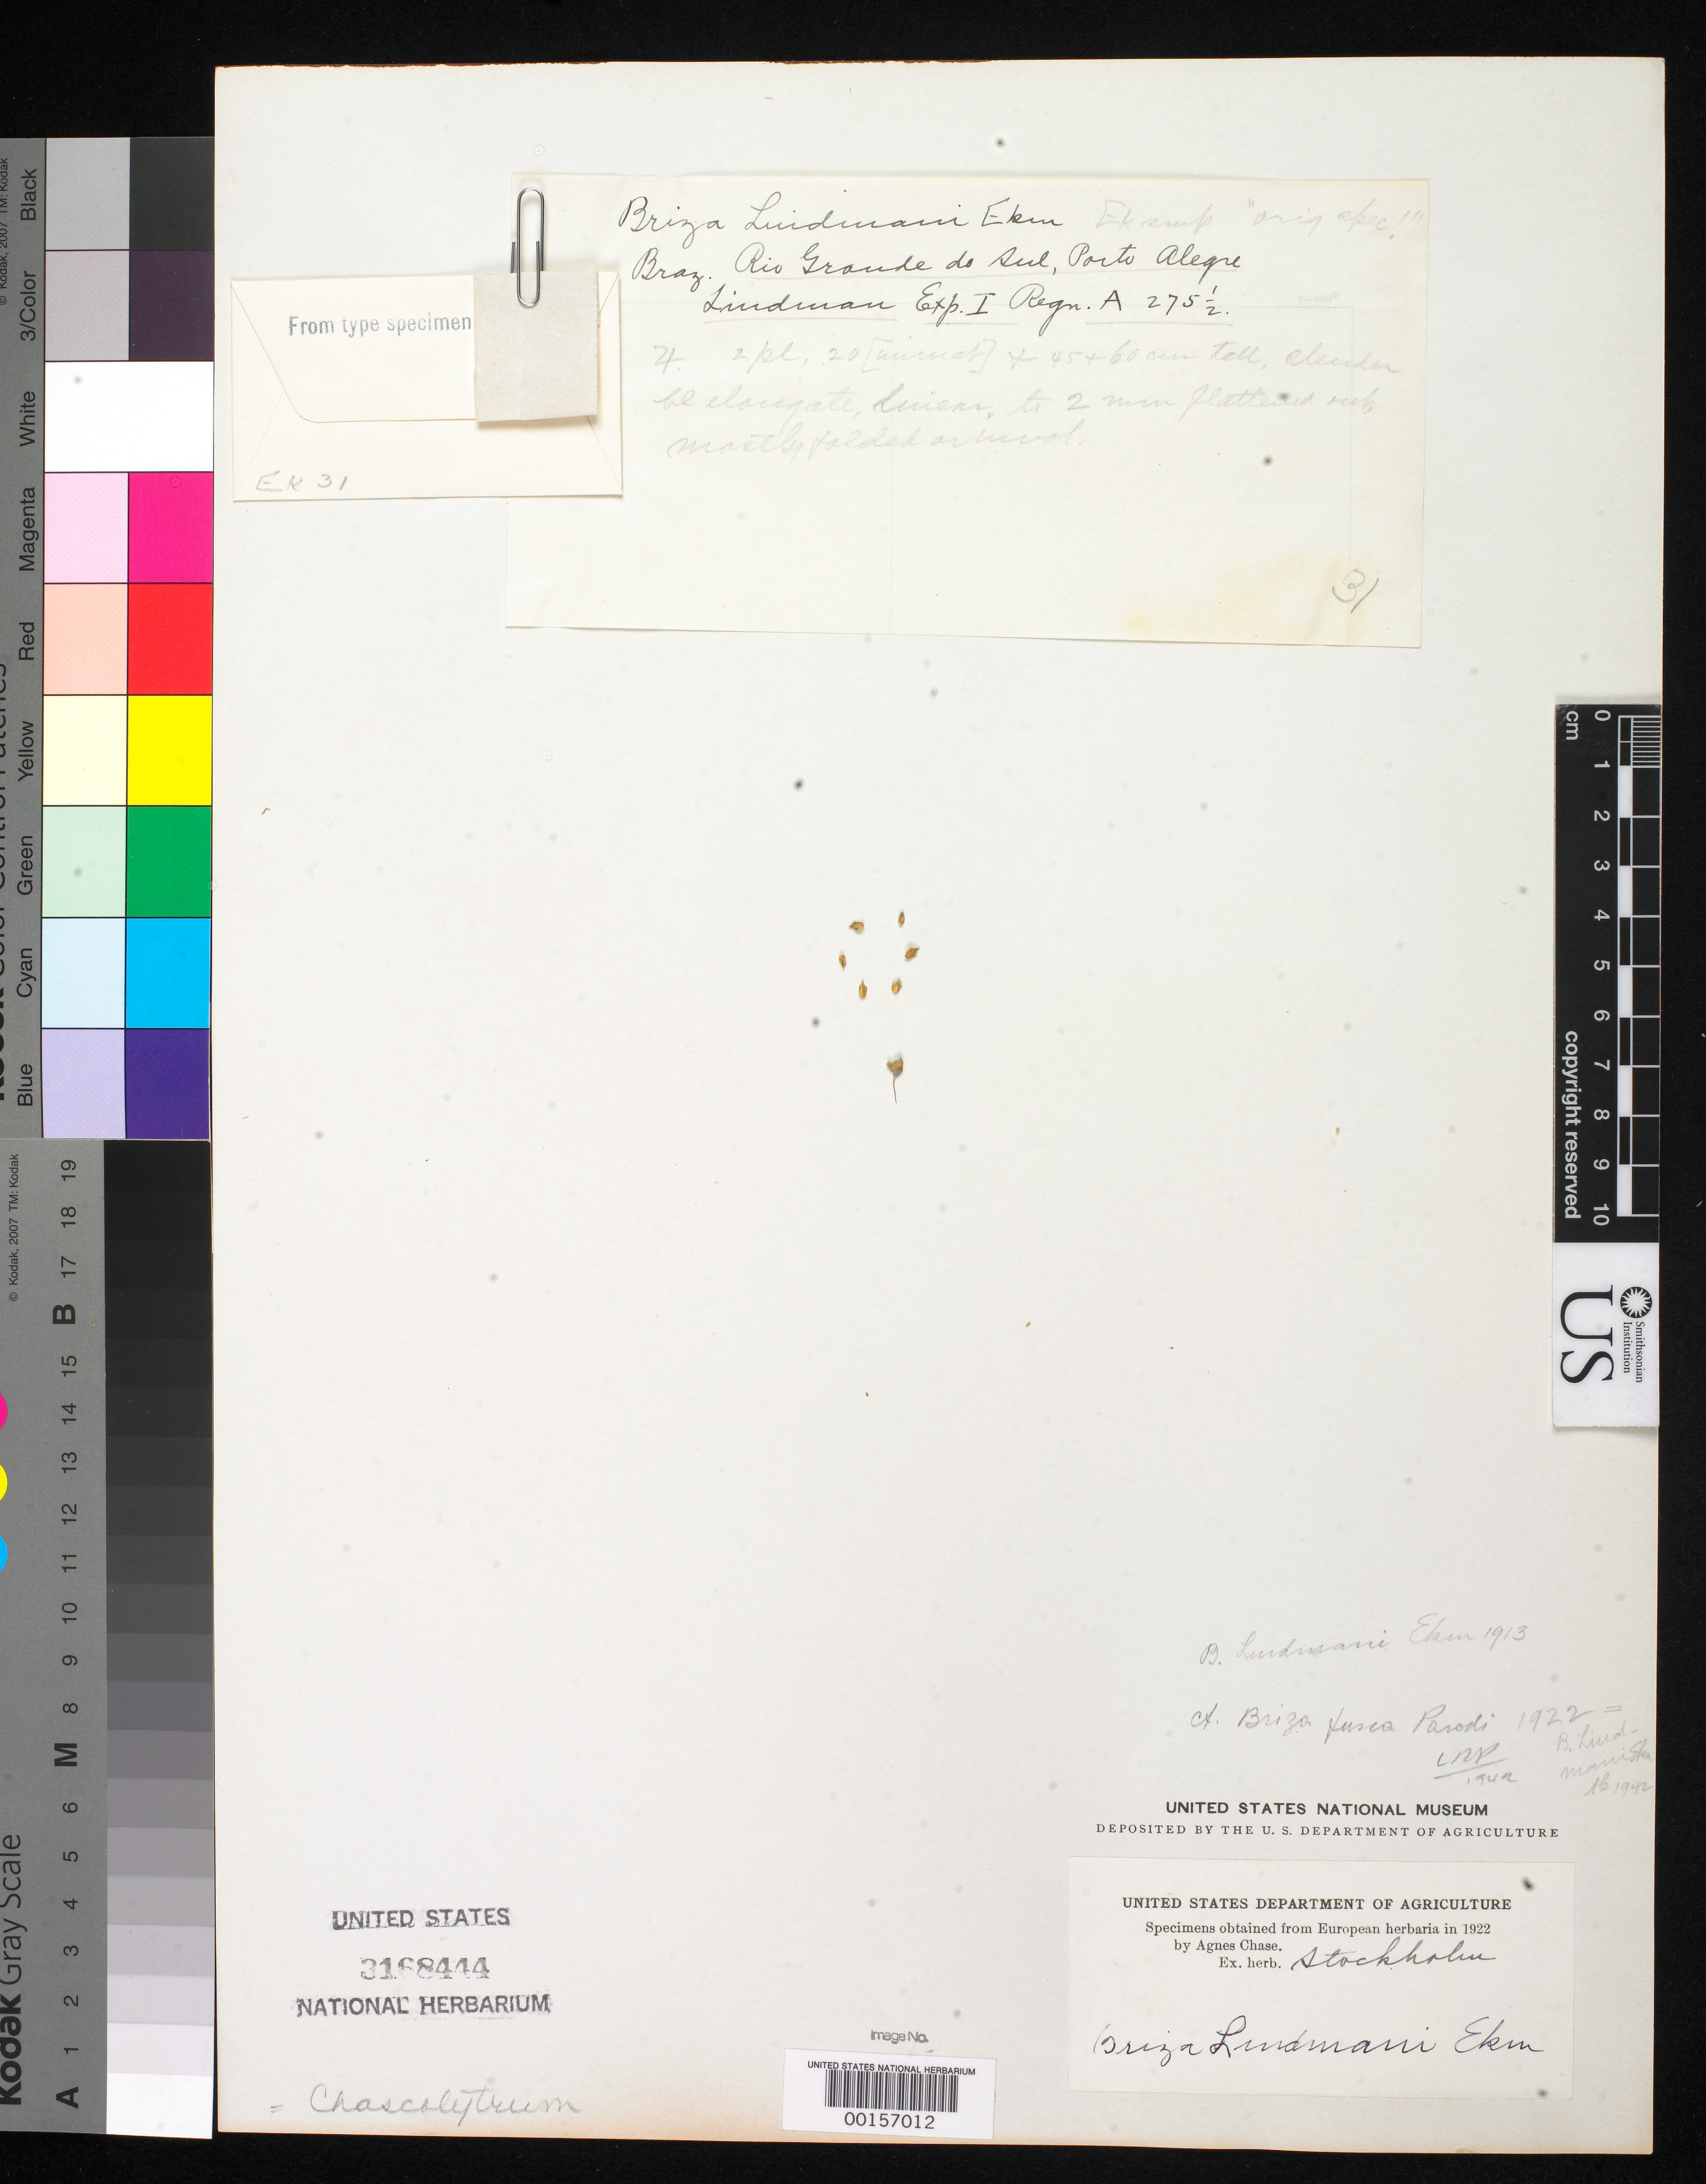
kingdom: Plantae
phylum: Tracheophyta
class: Liliopsida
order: Poales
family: Poaceae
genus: Briza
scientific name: Briza lindmani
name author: Ekman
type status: Type Fragment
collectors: C. A. M. Lindman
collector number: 275 1/2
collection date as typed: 21 --- 1892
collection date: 1892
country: Brazil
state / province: Rio Grande do Sul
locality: Porto Alegre.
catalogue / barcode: US 3168444